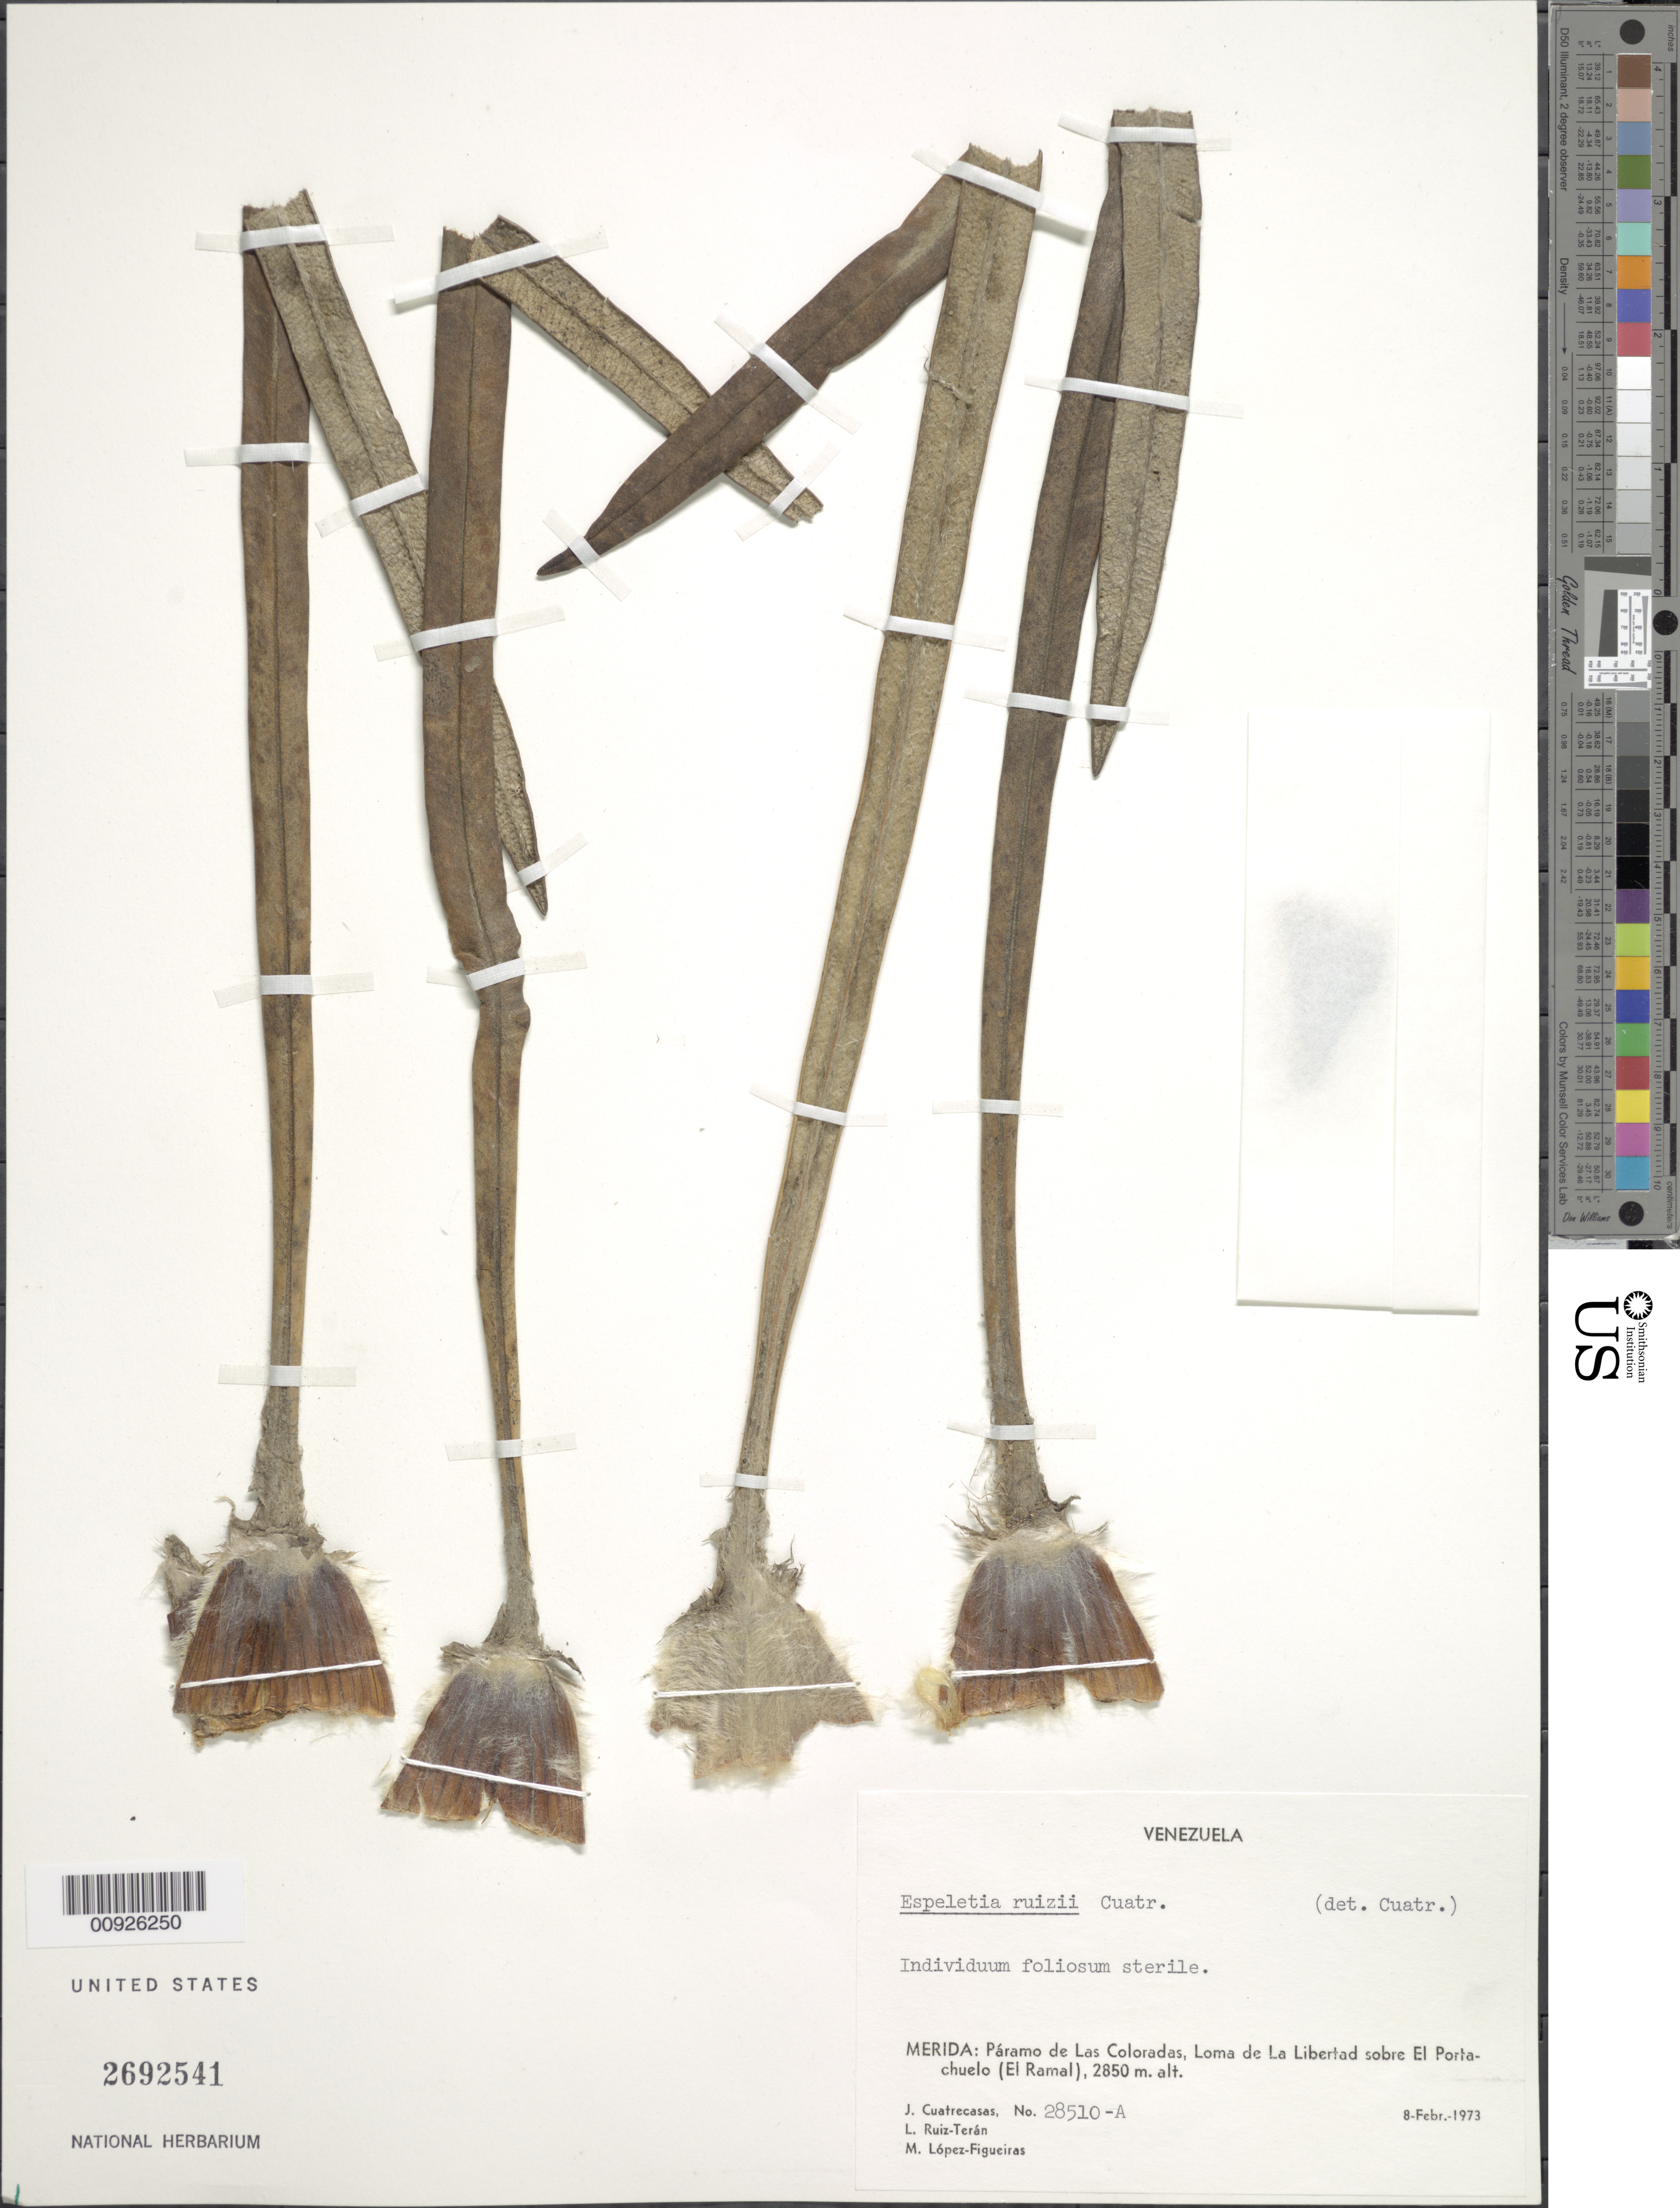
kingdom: Plantae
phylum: Tracheophyta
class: Magnoliopsida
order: Asterales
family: Asteraceae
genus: Ruilopezia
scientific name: Ruilopezia ruizii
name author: (Cuatrec.) Cuatrec.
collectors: J. Cuatrecasas, L. E. Ruíz-Terán & M. López Figueiras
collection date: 1973-02-08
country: Venezuela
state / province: Mérida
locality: P. de las Coloradas. Loma de la Libertad sobre El Portachuelo (El Ramal)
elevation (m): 2850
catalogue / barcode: US 2692541